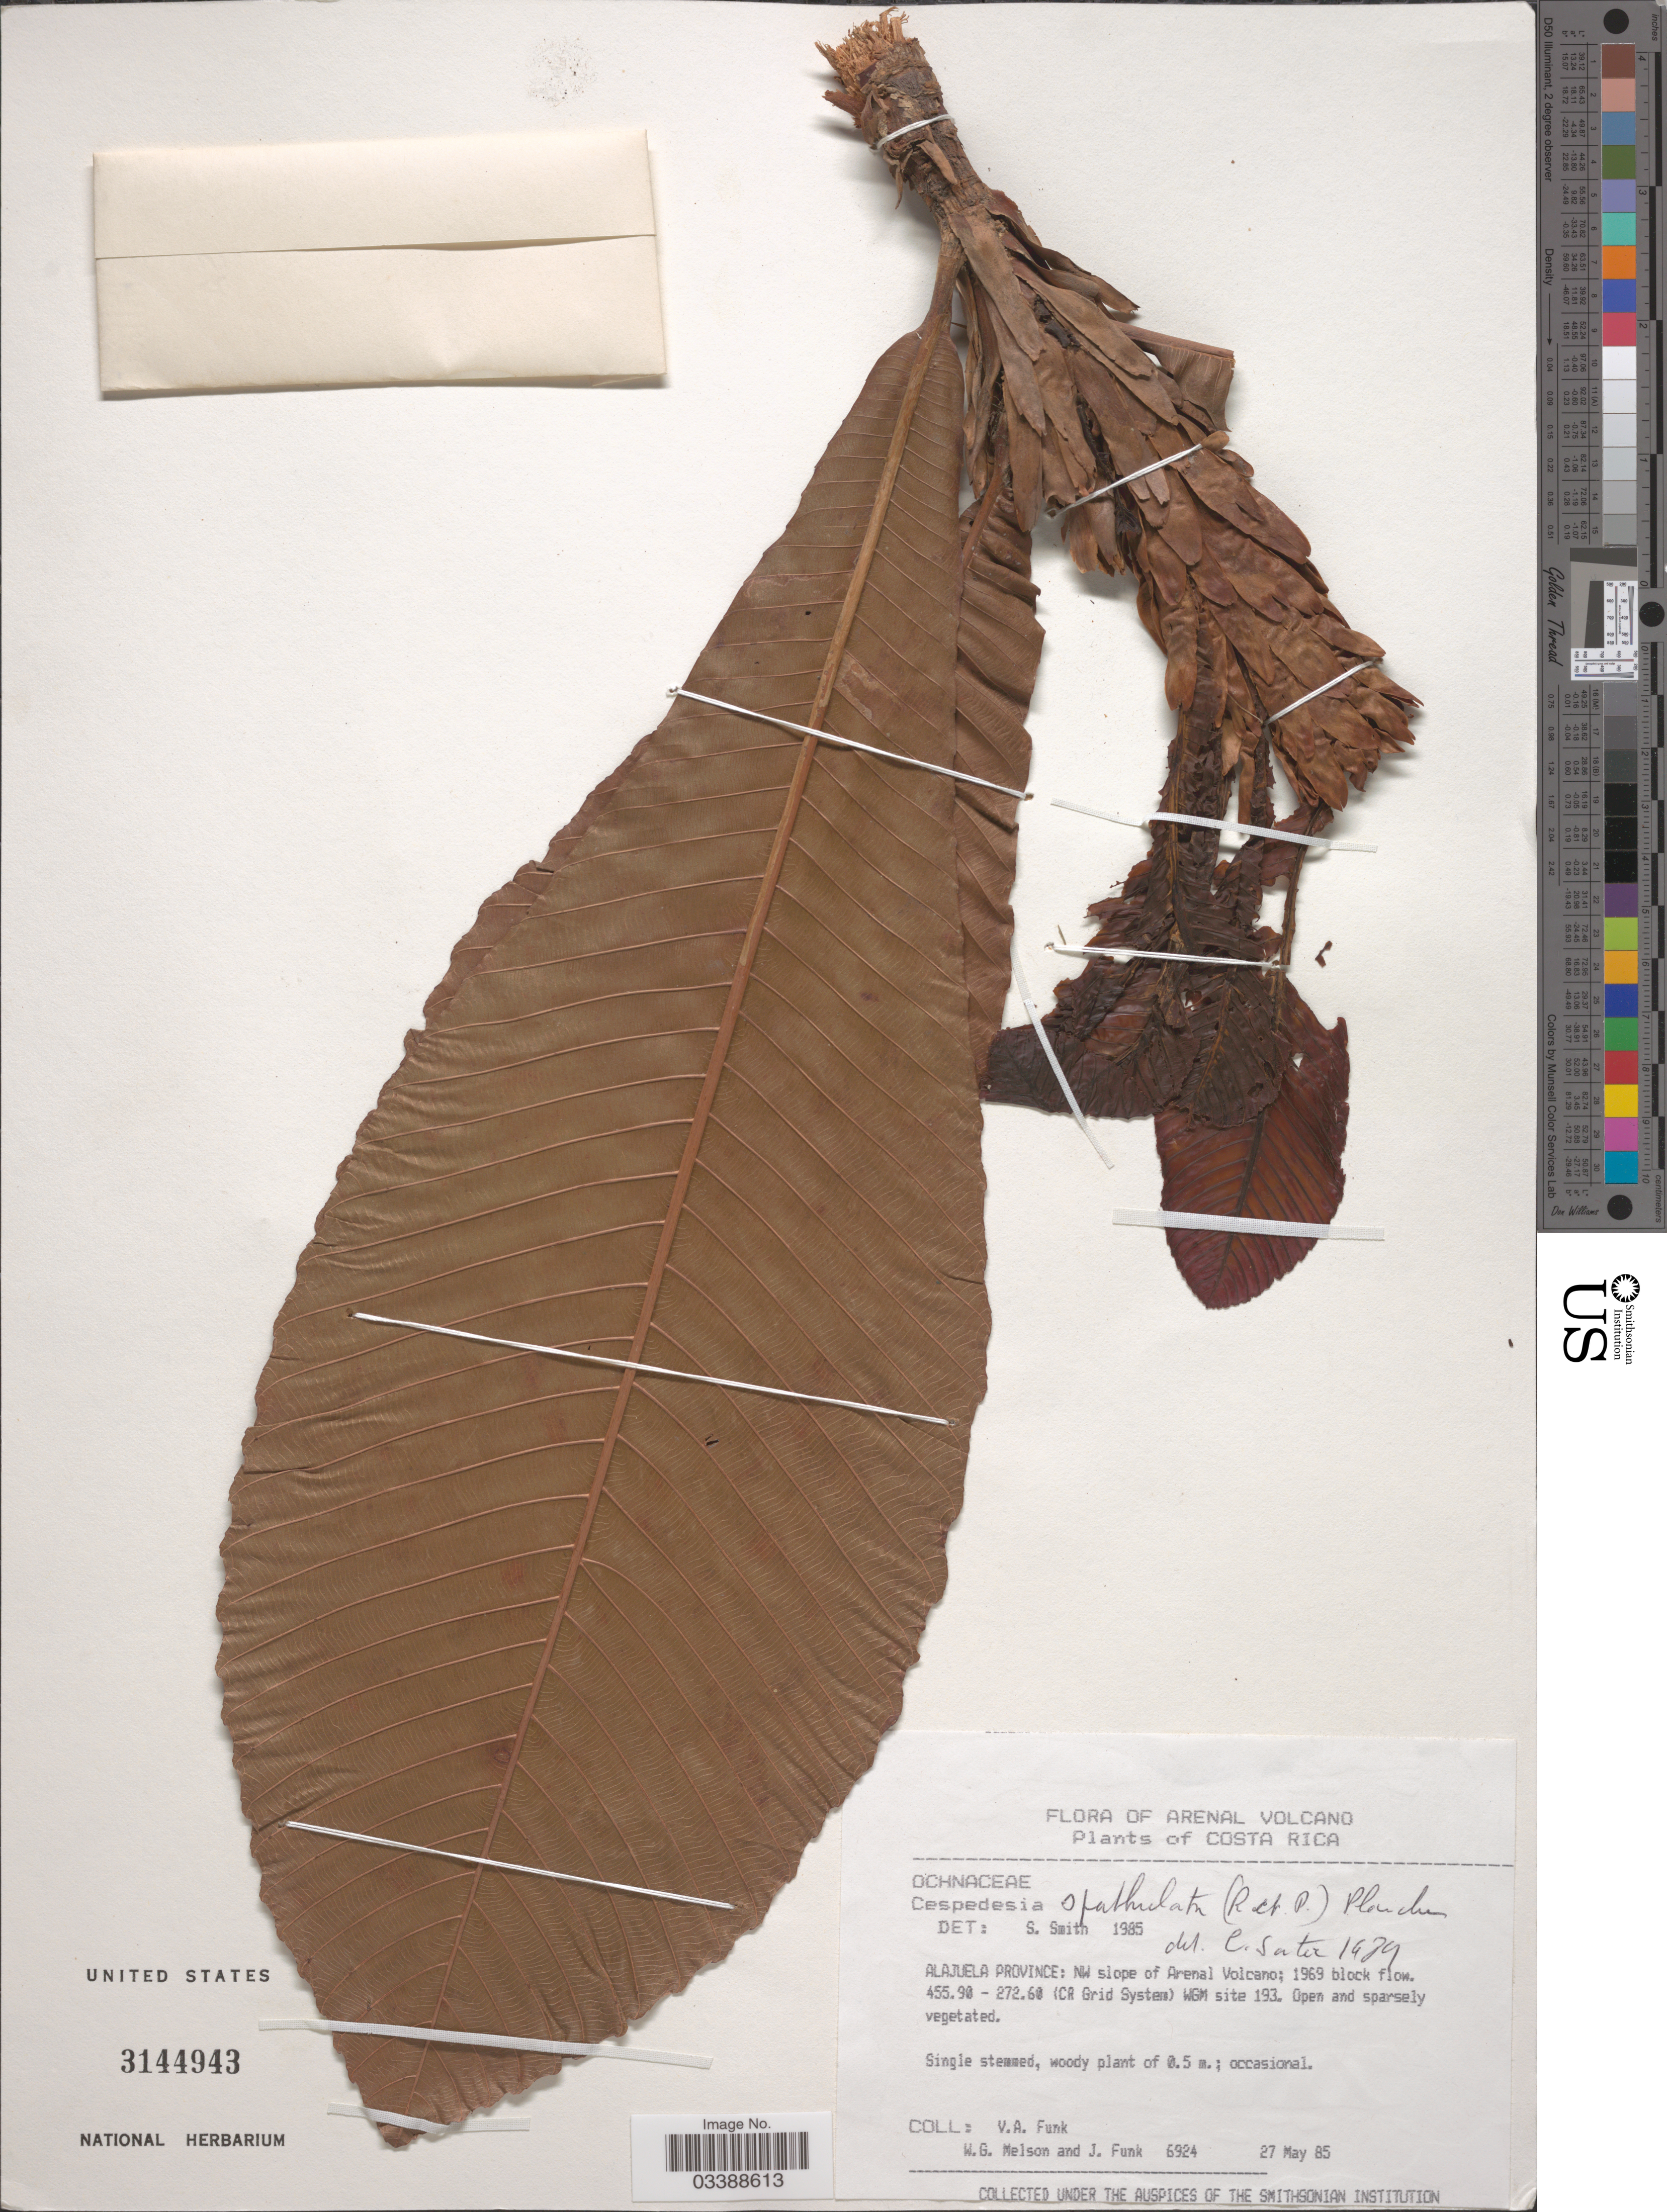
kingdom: Plantae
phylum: Tracheophyta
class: Magnoliopsida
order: Malpighiales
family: Ochnaceae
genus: Cespedesia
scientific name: Cespedesia spathulata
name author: (Ruiz & Pav.) Planch.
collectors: V. Funk, W. G. Nelson & J. Funk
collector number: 6924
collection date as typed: Transcribed d/m/y: 27/5/85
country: Costa Rica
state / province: Alajuela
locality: Arenal Volcano. NW slope of Arenal Volcano; 1969 block flow.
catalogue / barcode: US 3144943